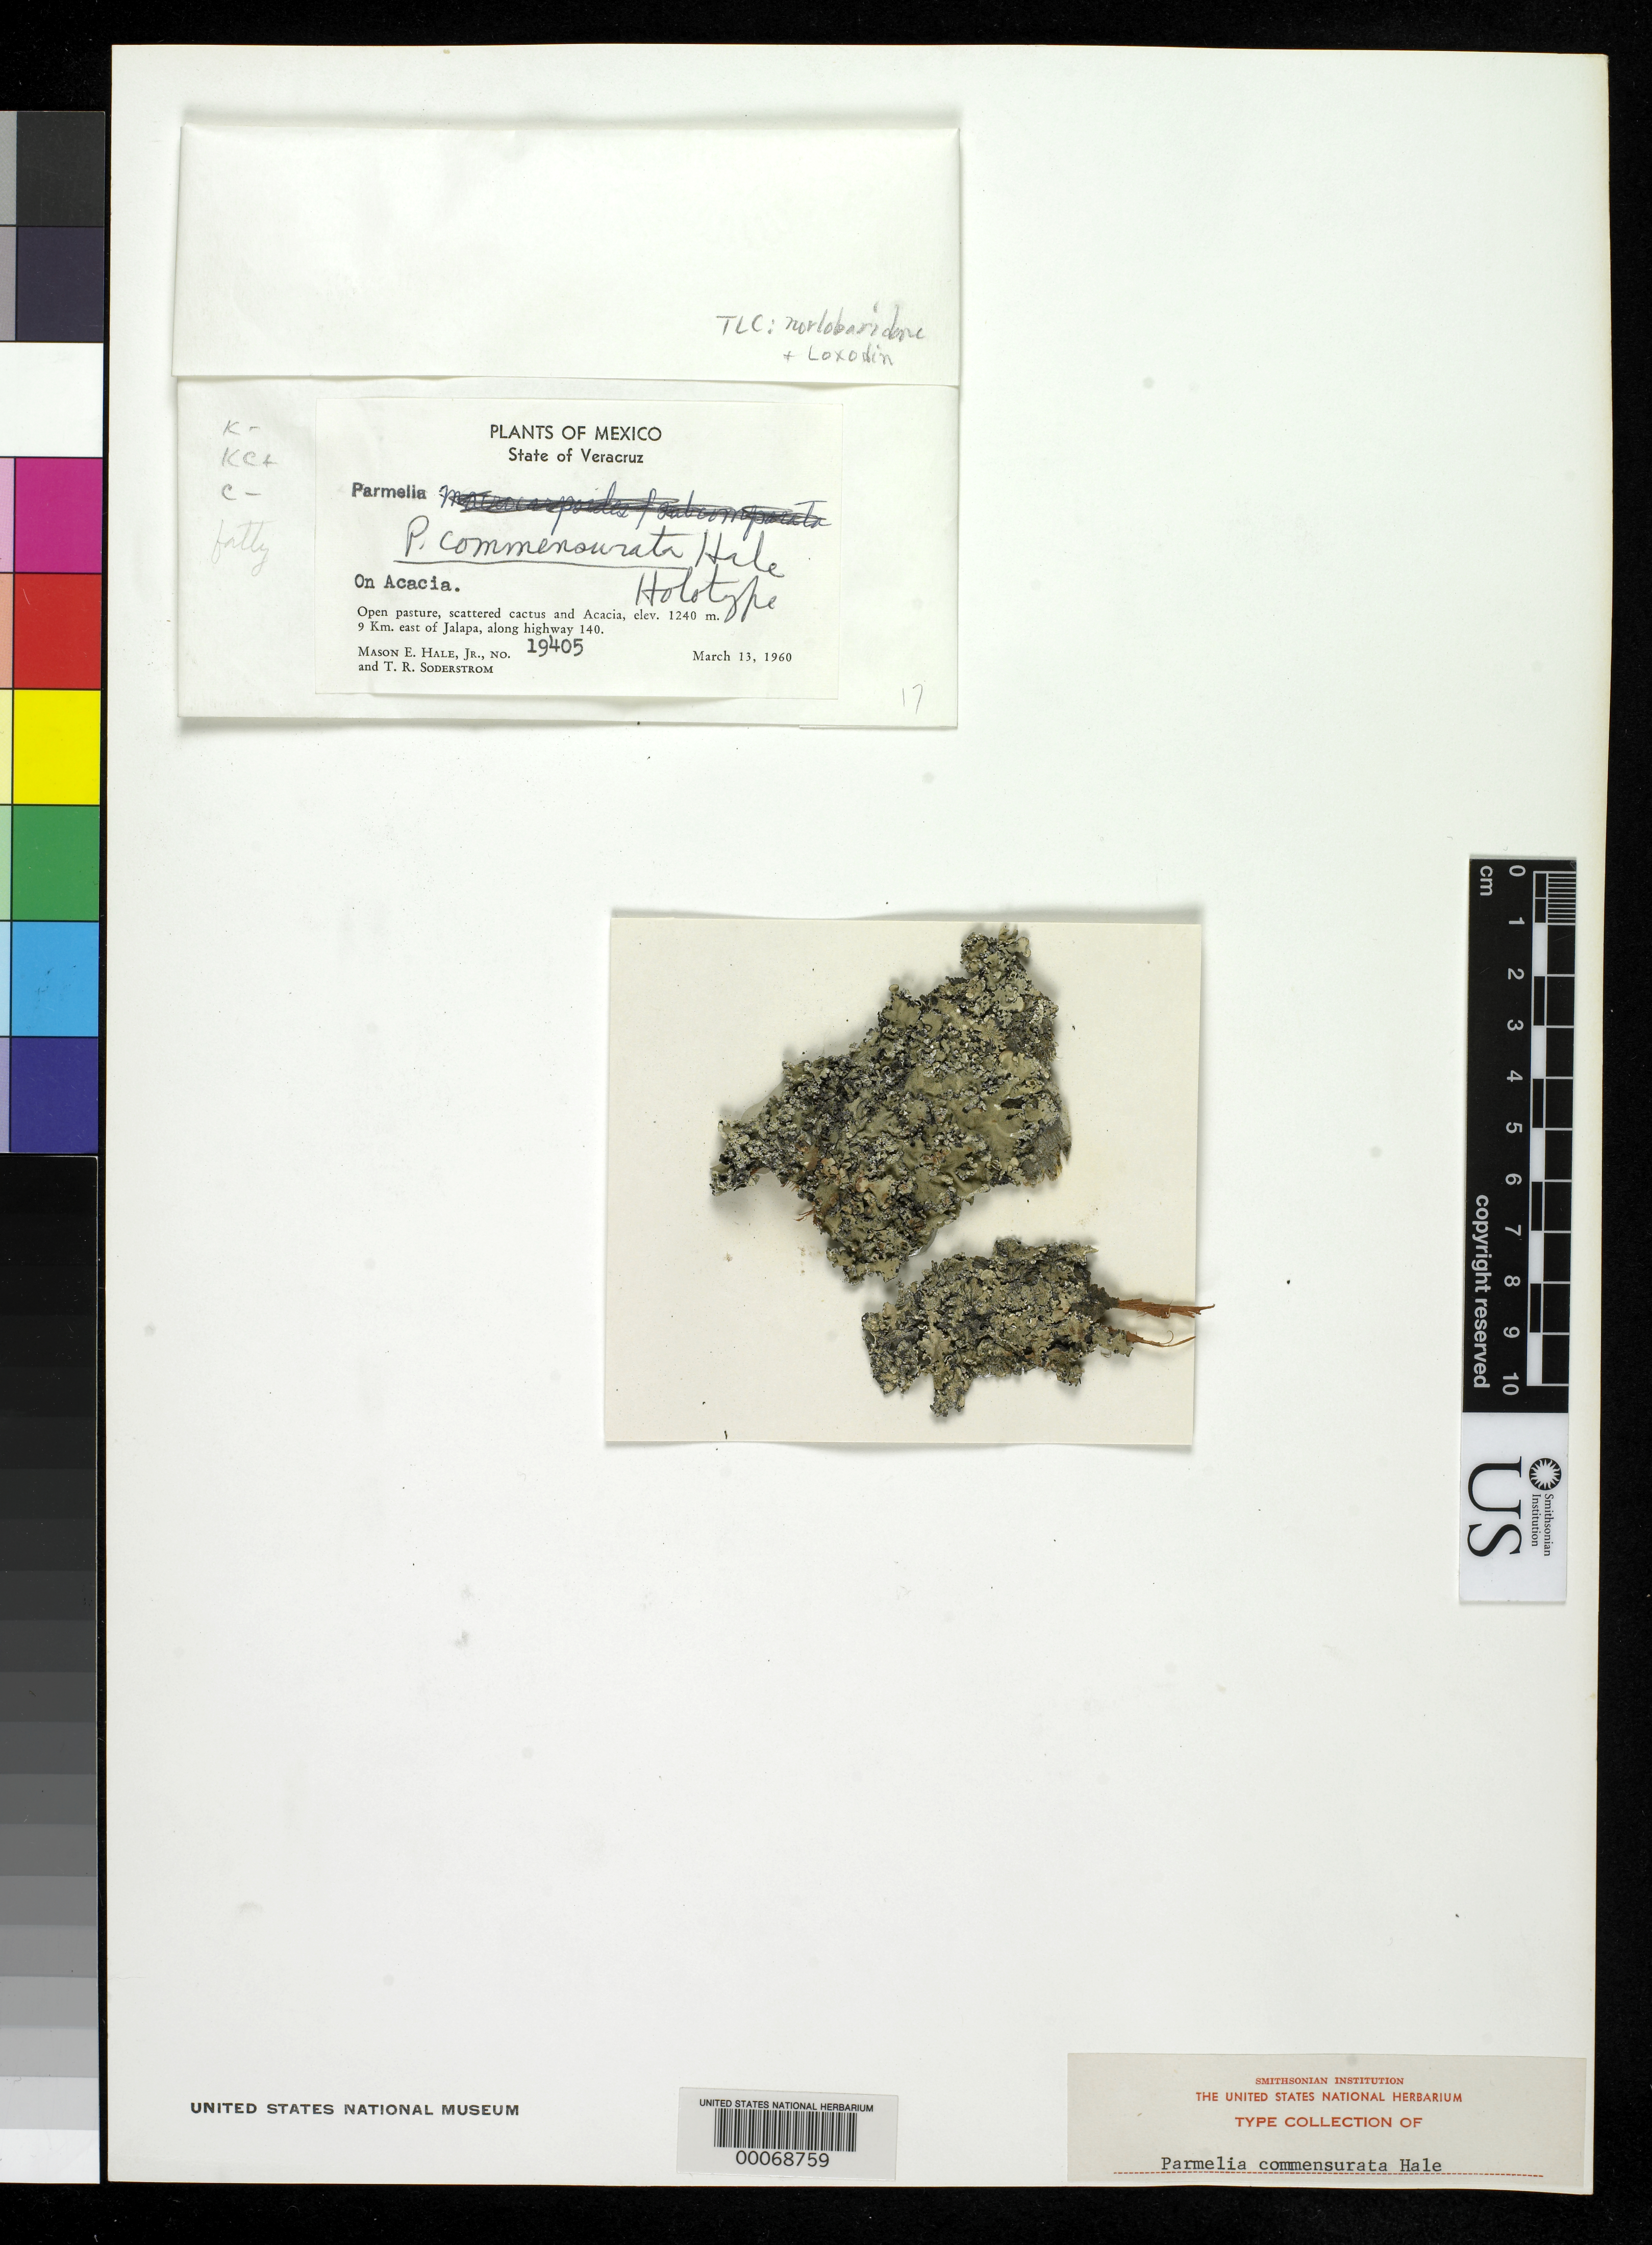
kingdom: Fungi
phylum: Ascomycota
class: Lecanoromycetes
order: Lecanorales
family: Parmeliaceae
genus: Parmelia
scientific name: Parmelia commensurata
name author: Hale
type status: Holotype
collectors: M. Hale & T. R. Soderstrom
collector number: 19405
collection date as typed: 13 Mar 1960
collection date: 1960-03-13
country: Mexico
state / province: Veracruz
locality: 9 km E of Jalapa along Hwy 140.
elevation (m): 1240